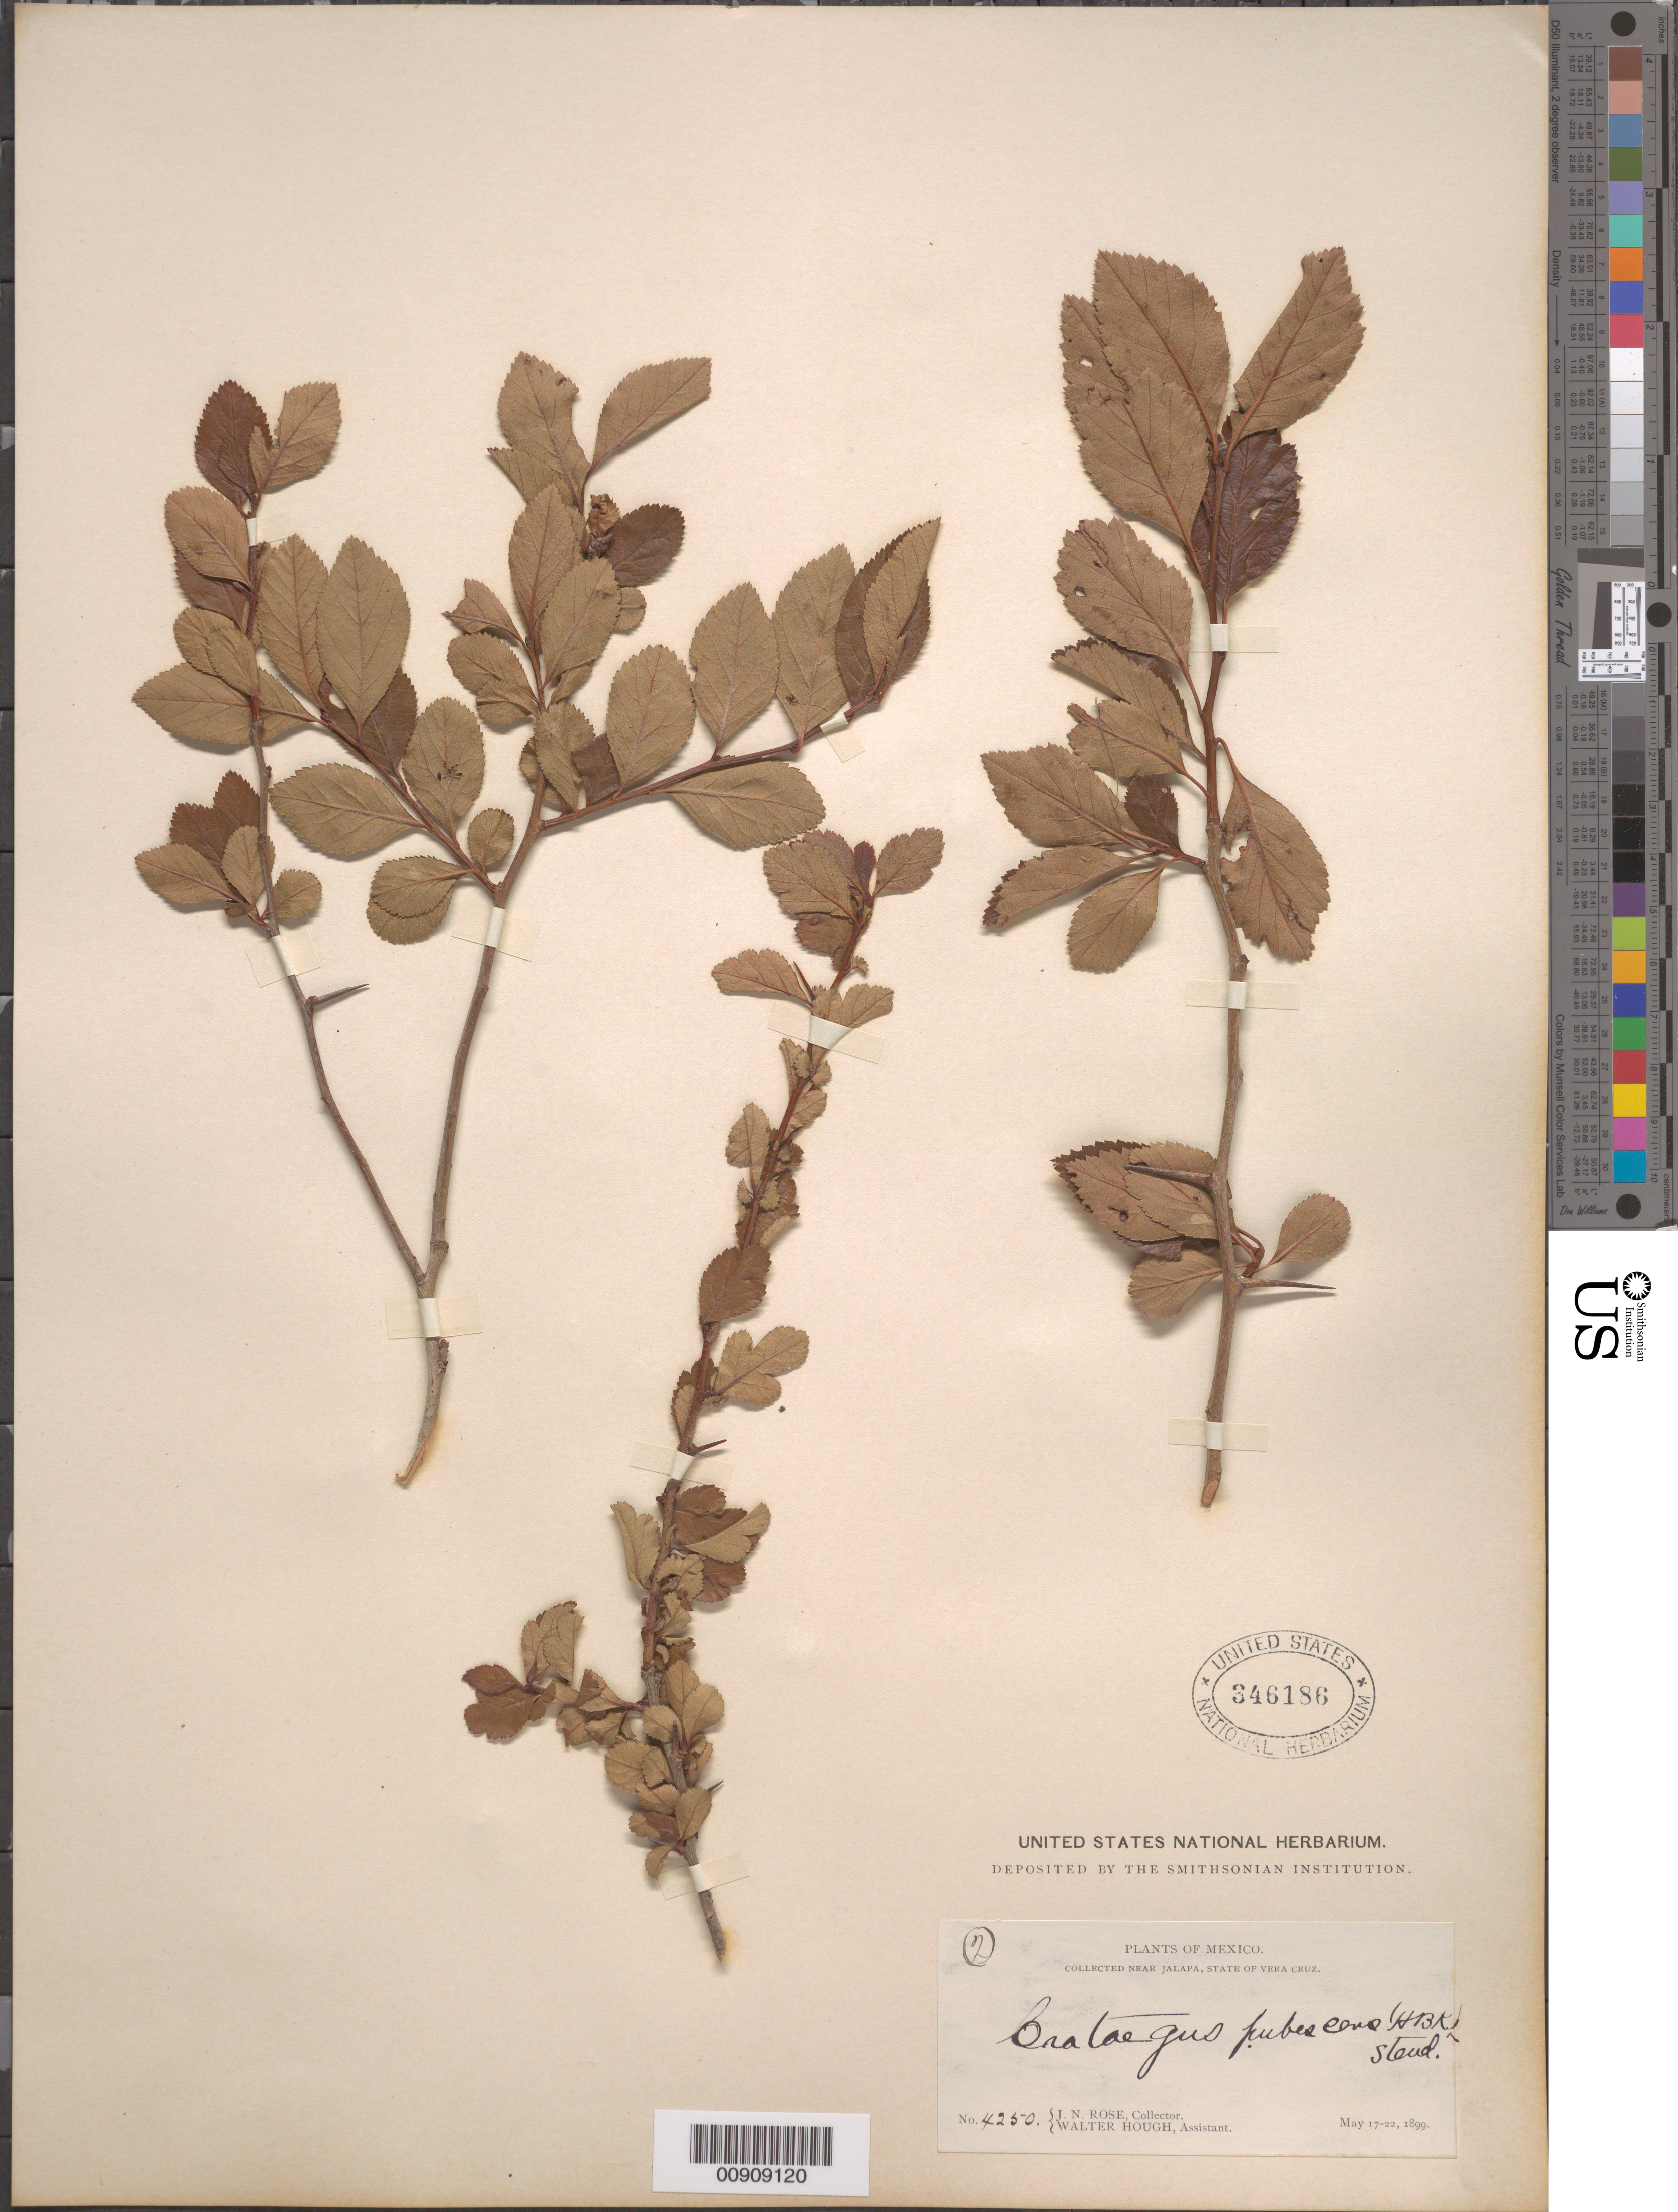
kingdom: Plantae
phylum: Tracheophyta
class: Magnoliopsida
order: Rosales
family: Rosaceae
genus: Crataegus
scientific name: Crataegus pubescens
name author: (C. Presl) C. Presl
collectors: J. N. Rose & W. Hough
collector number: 4250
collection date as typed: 17 May 1899 to 22 May 1899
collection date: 1899-05-17/1899-05-22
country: Mexico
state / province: Veracruz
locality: Near Jalapa, State Veracruz.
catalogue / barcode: US 346186